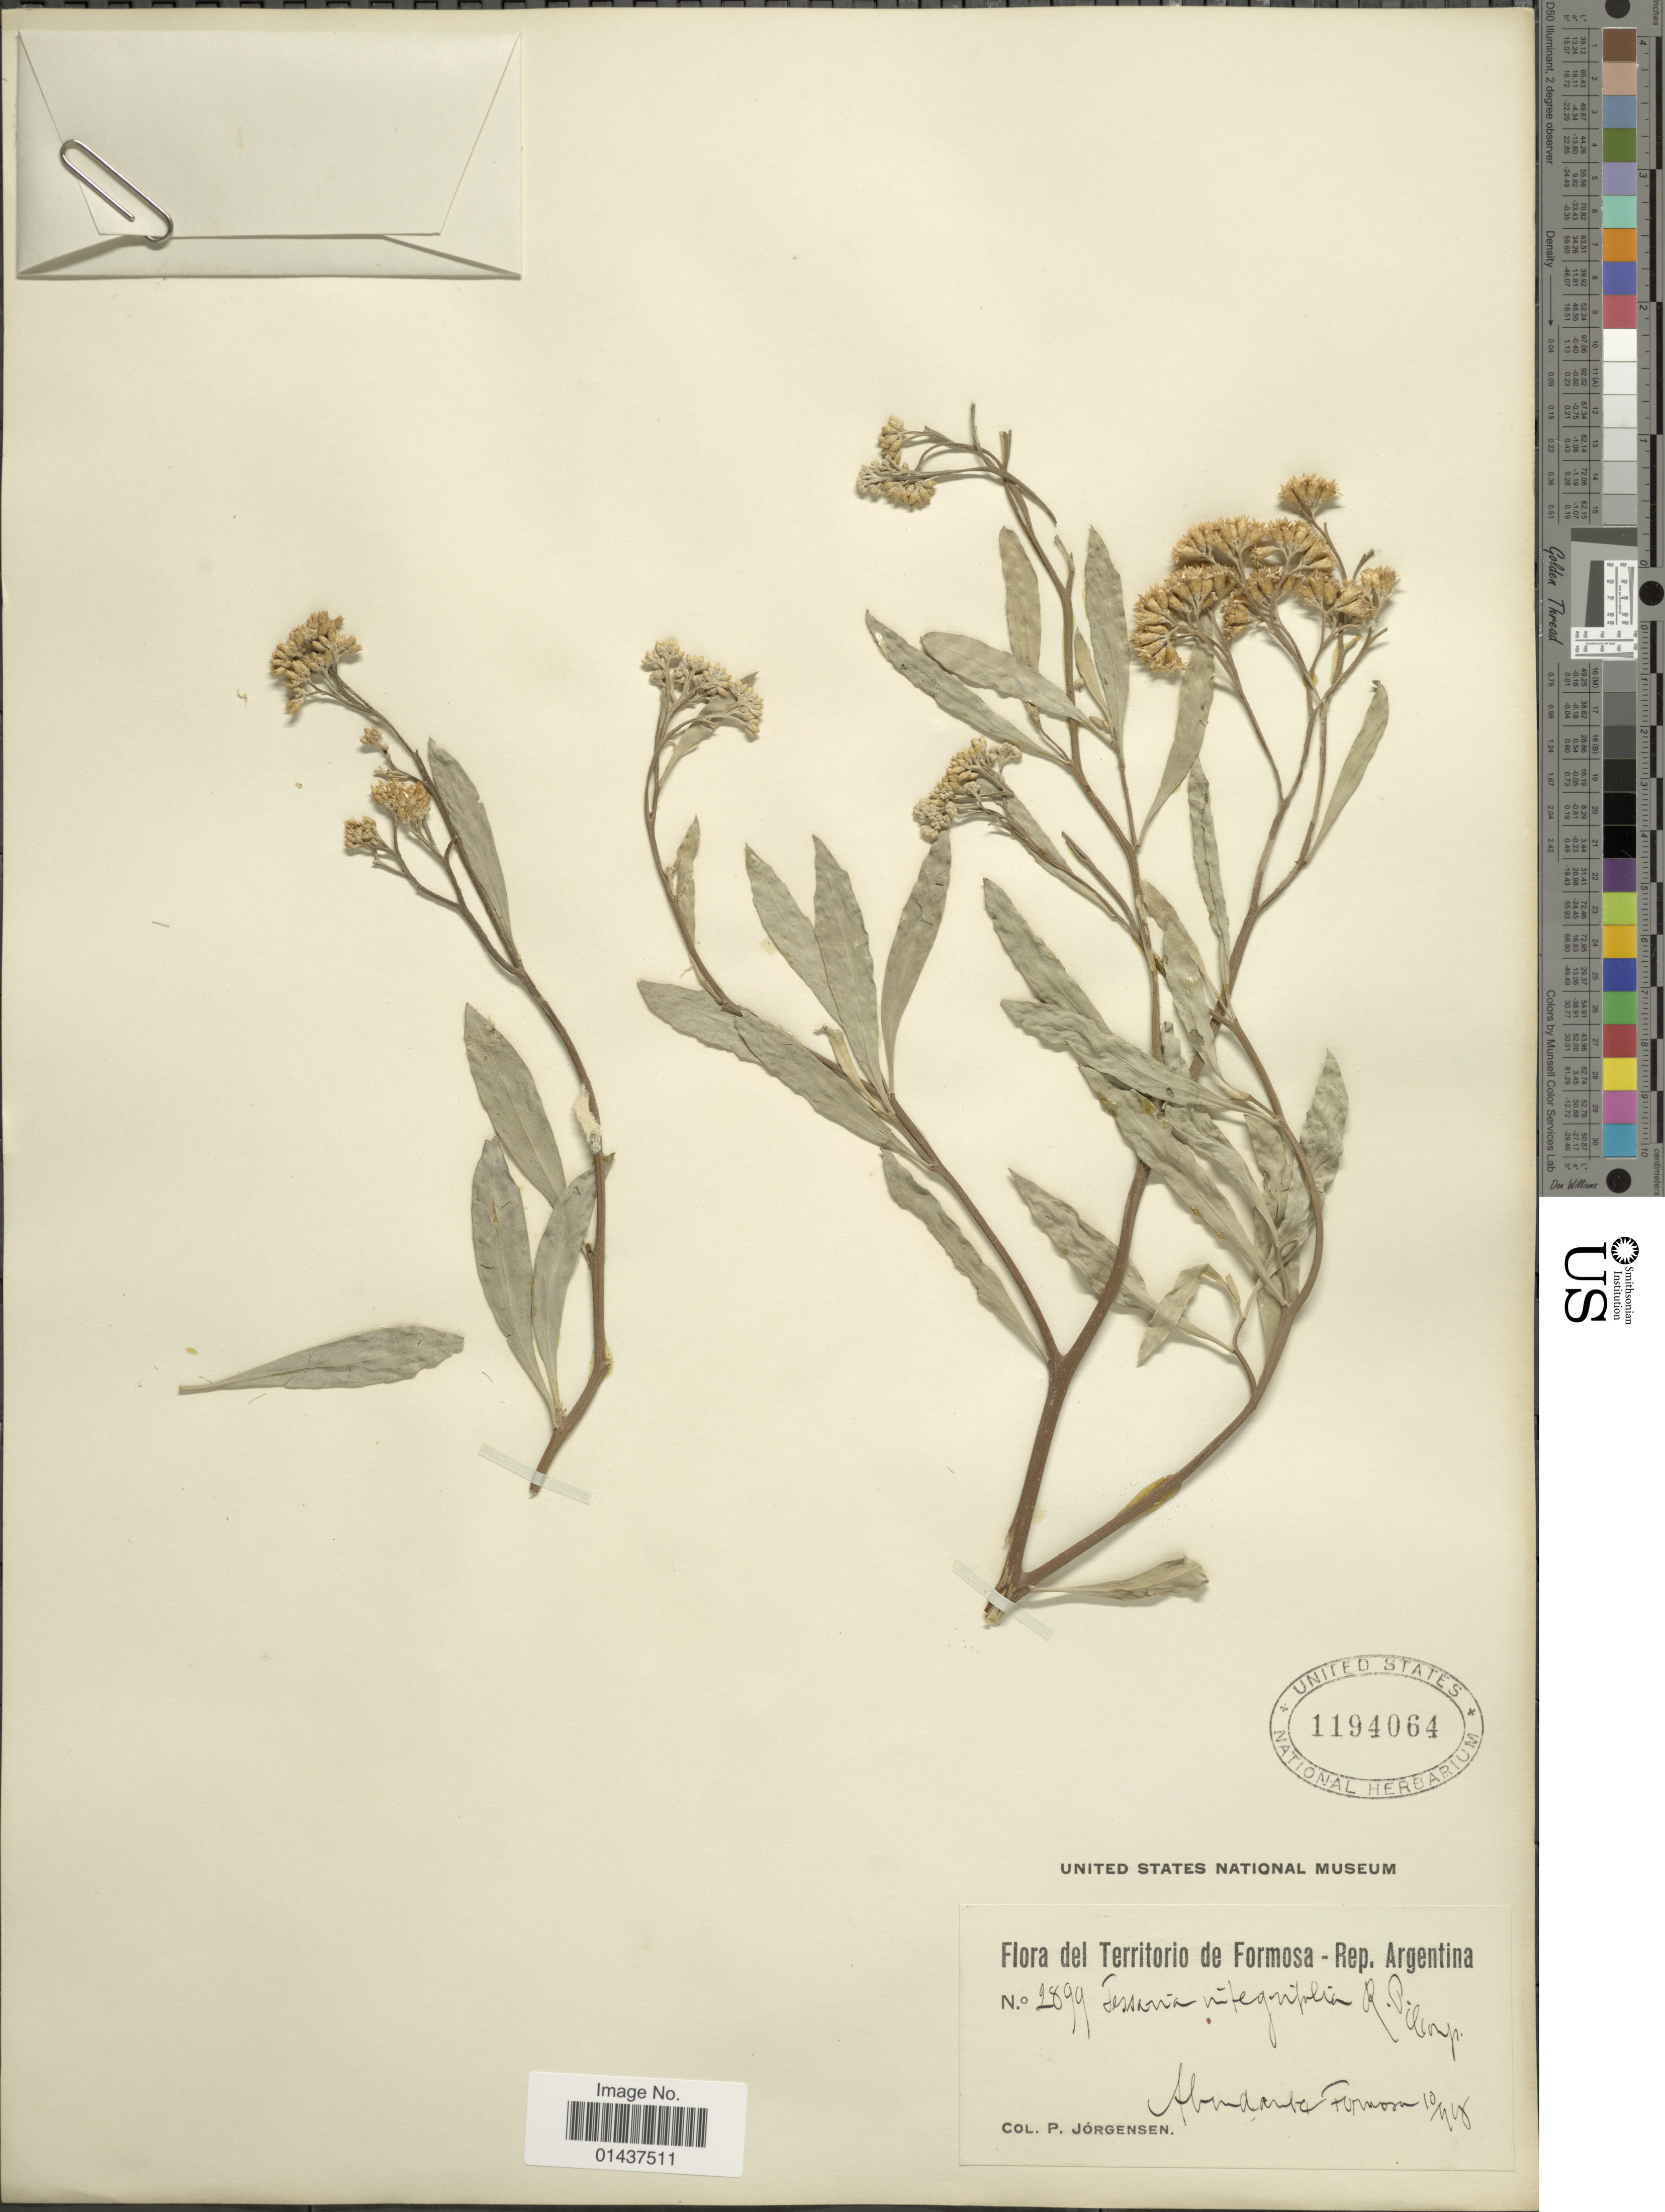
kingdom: Plantae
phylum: Tracheophyta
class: Magnoliopsida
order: Asterales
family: Asteraceae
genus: Tessaria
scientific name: Tessaria integrifolia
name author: Ruiz & Pav.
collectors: P. Jörgensen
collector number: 2899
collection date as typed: Transcribed d/m/y: /10/99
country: Argentina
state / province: Formosa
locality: Formosa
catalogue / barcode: US 1194064